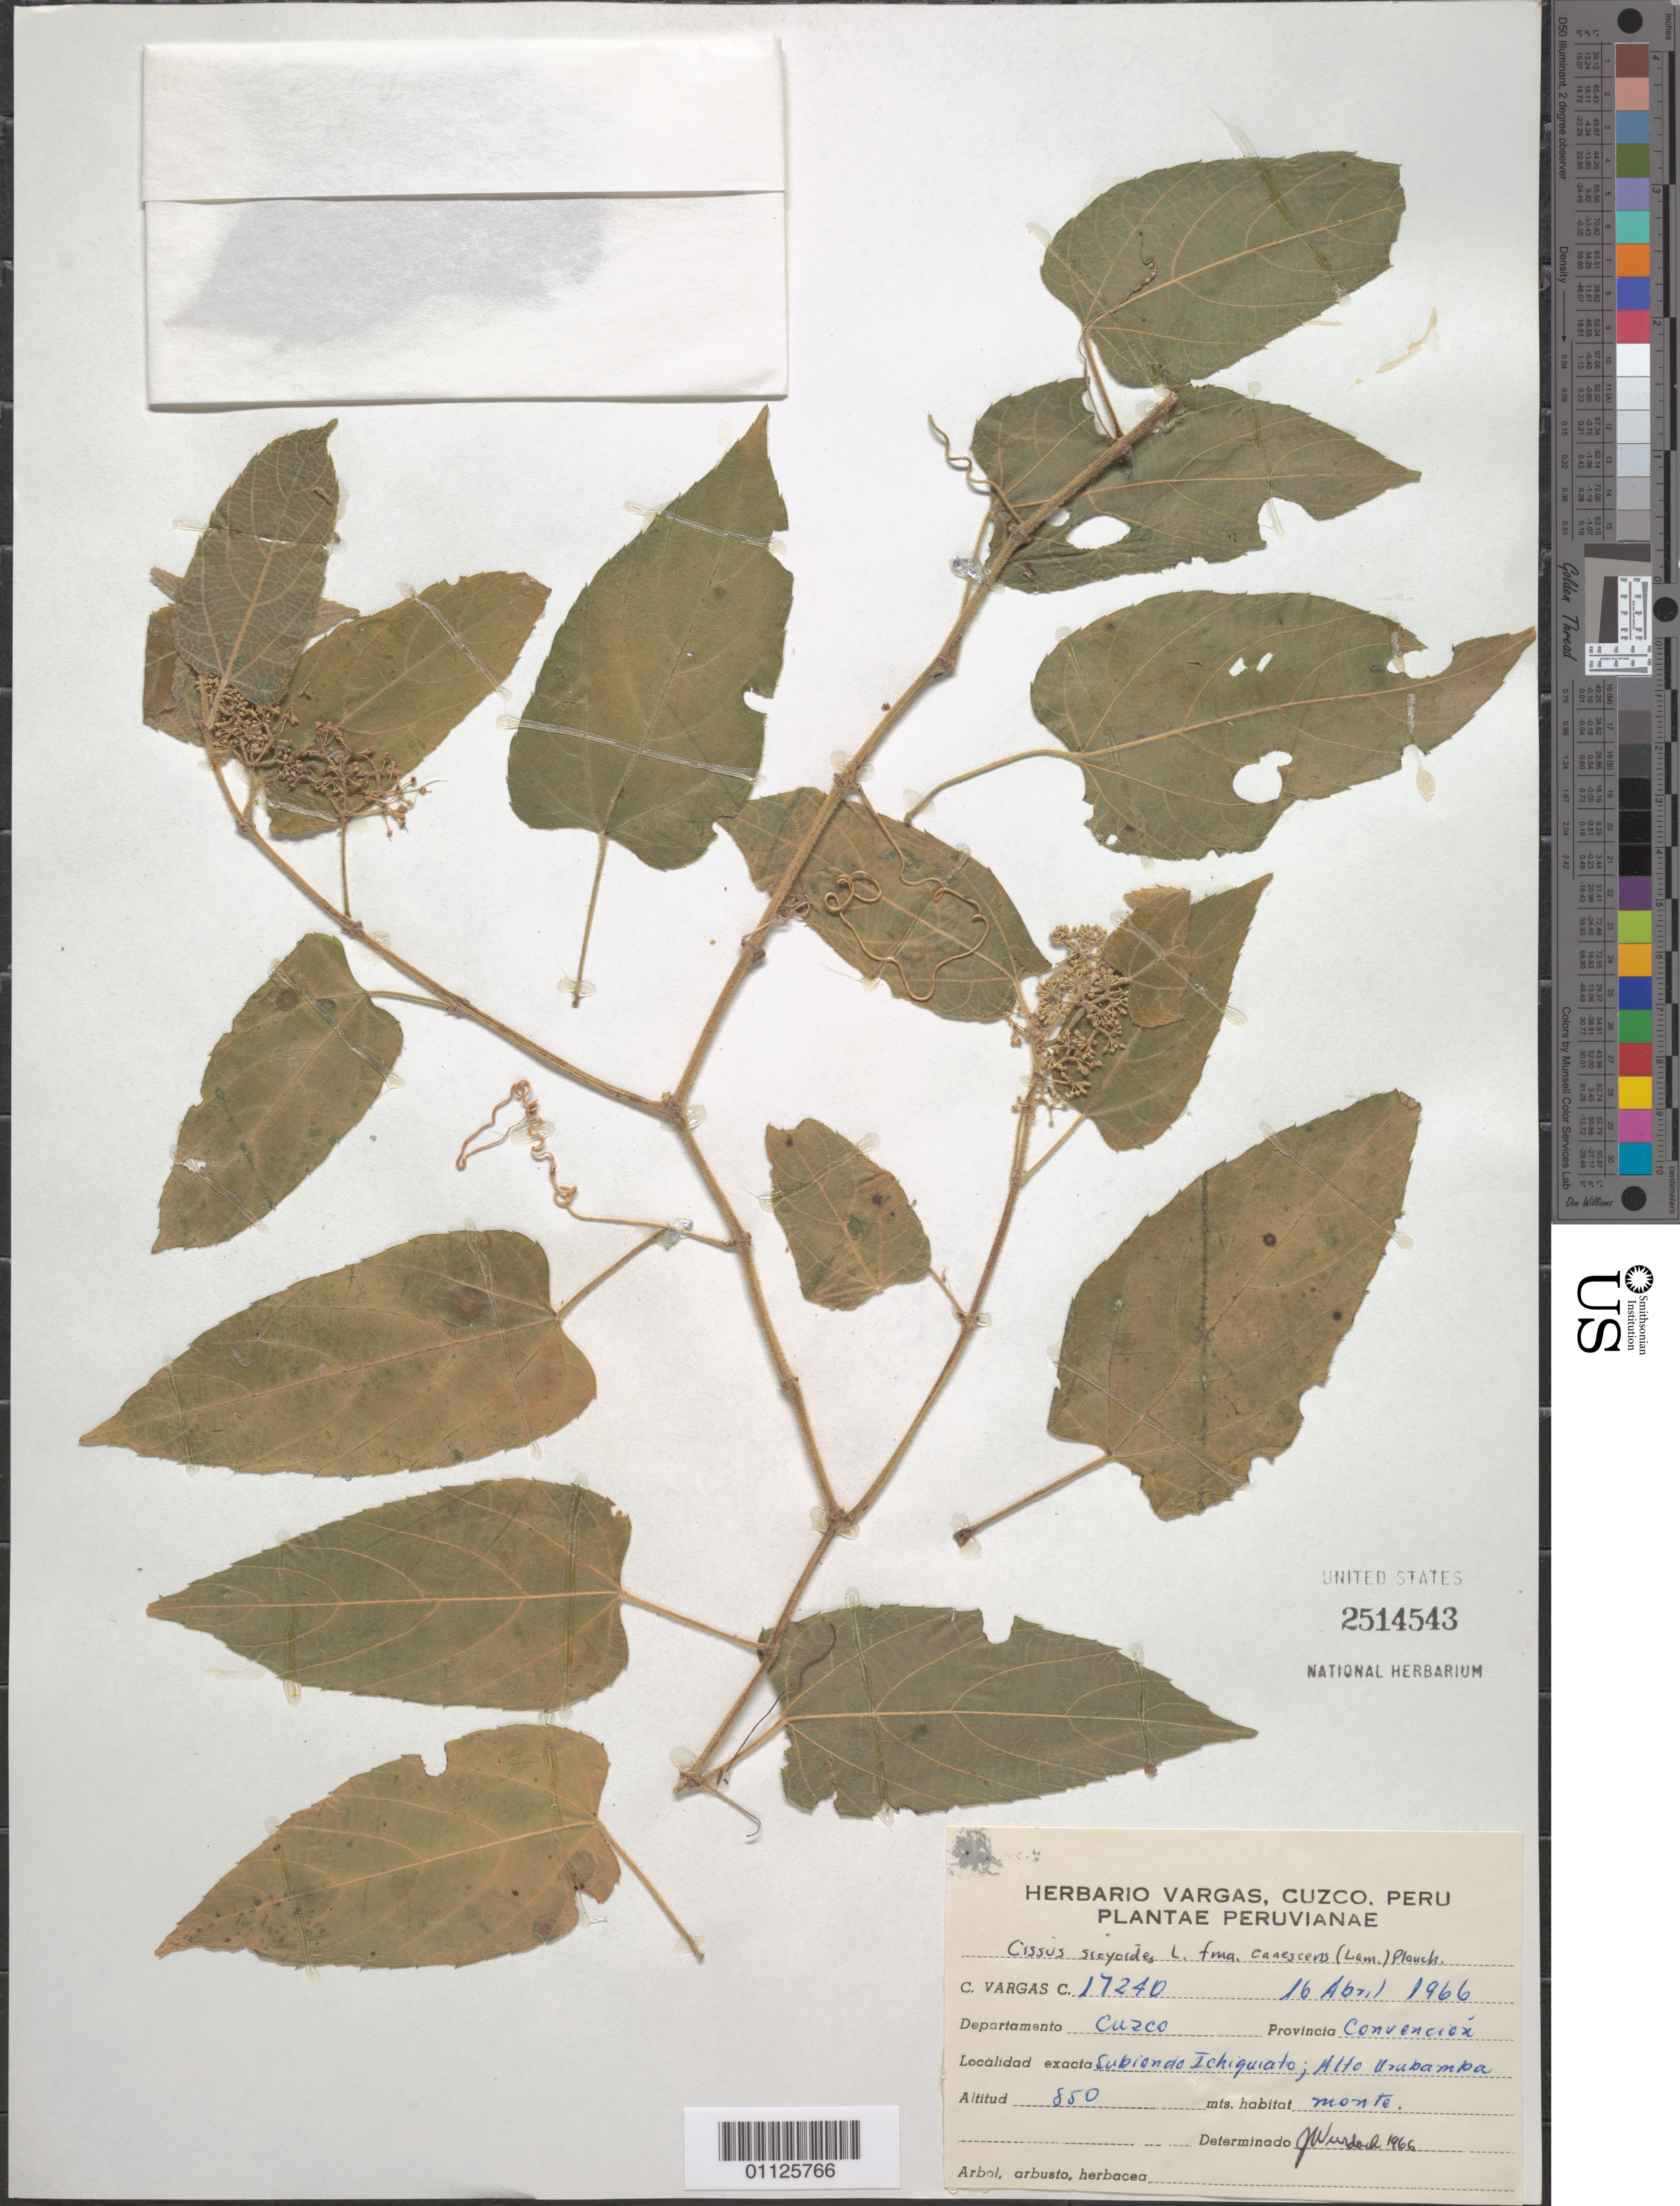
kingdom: Plantae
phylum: Tracheophyta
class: Magnoliopsida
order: Vitales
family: Vitaceae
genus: Cissus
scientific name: Cissus verticillata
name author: (L.) Nicolson & C.E. Jarvis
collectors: C. Vargas C.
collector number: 17240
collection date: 1966-04-16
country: Peru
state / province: Cusco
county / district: La Convención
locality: Alto Urubamba.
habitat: Monte.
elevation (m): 850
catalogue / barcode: US 2514543